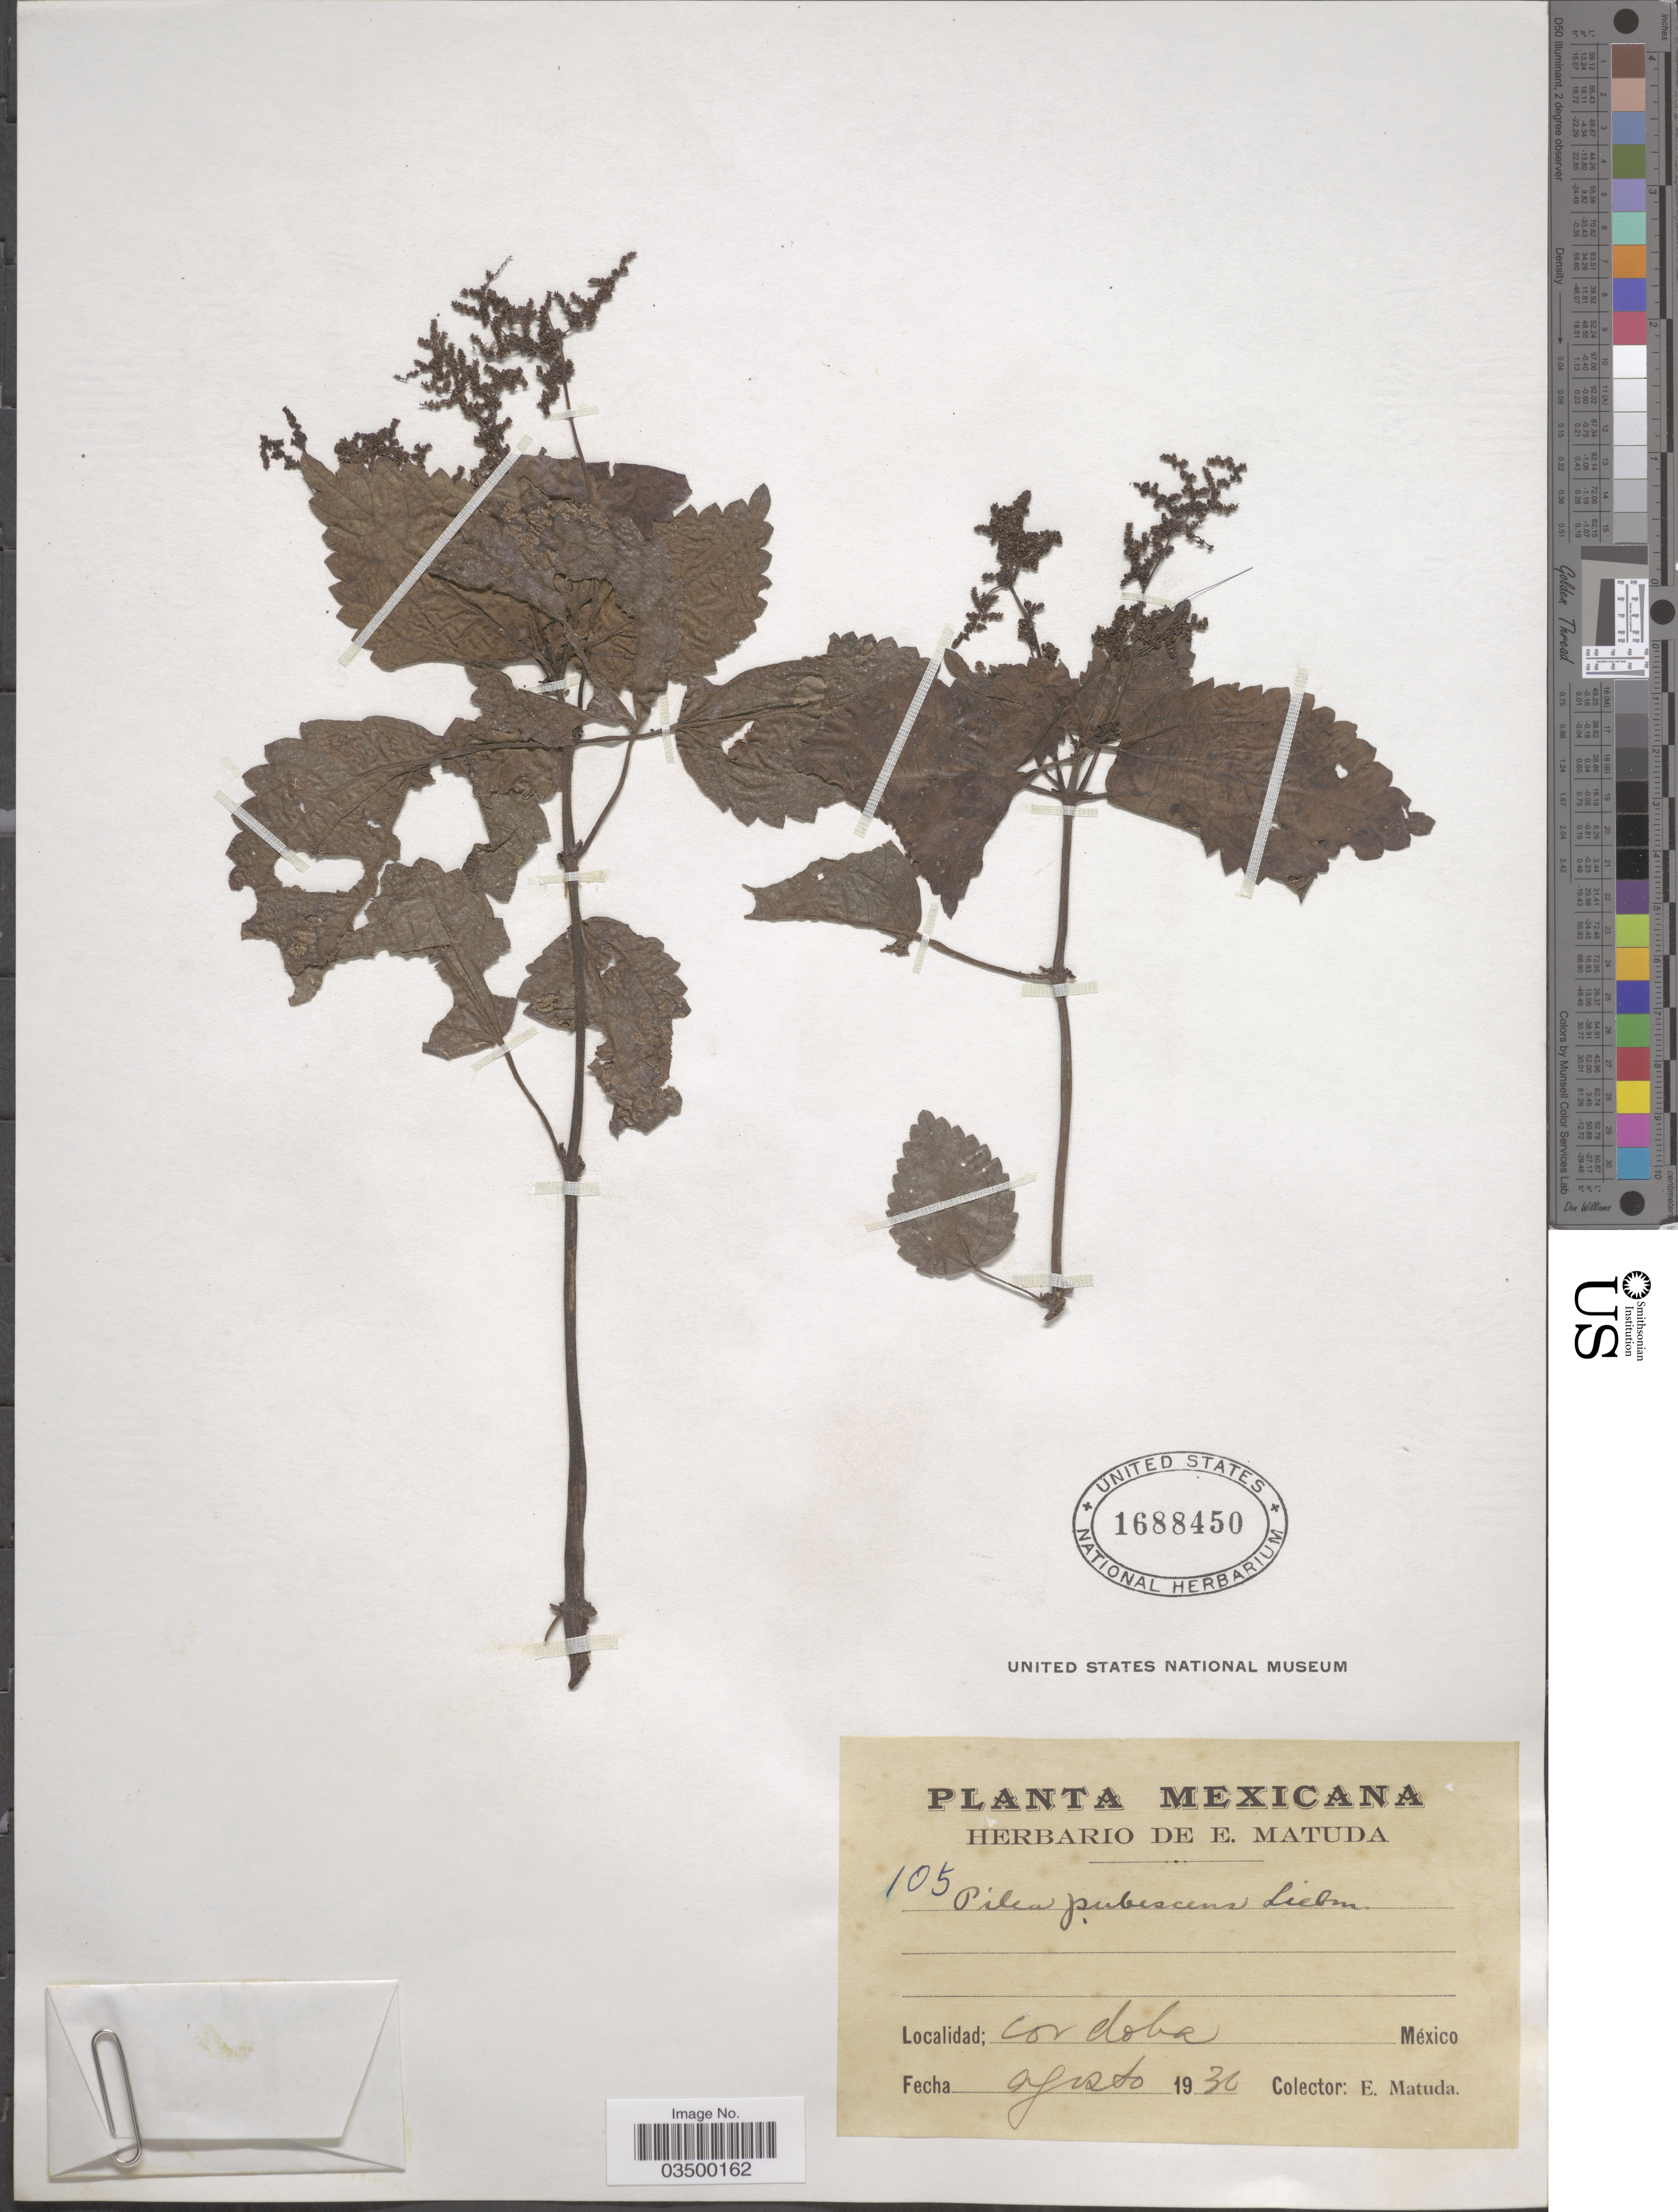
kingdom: Plantae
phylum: Tracheophyta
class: Magnoliopsida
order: Rosales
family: Urticaceae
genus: Pilea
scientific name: Pilea pubescens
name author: Liebm.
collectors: E. Matuda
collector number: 105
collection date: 1936-08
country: Mexico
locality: Cordoba.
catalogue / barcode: US 1688450